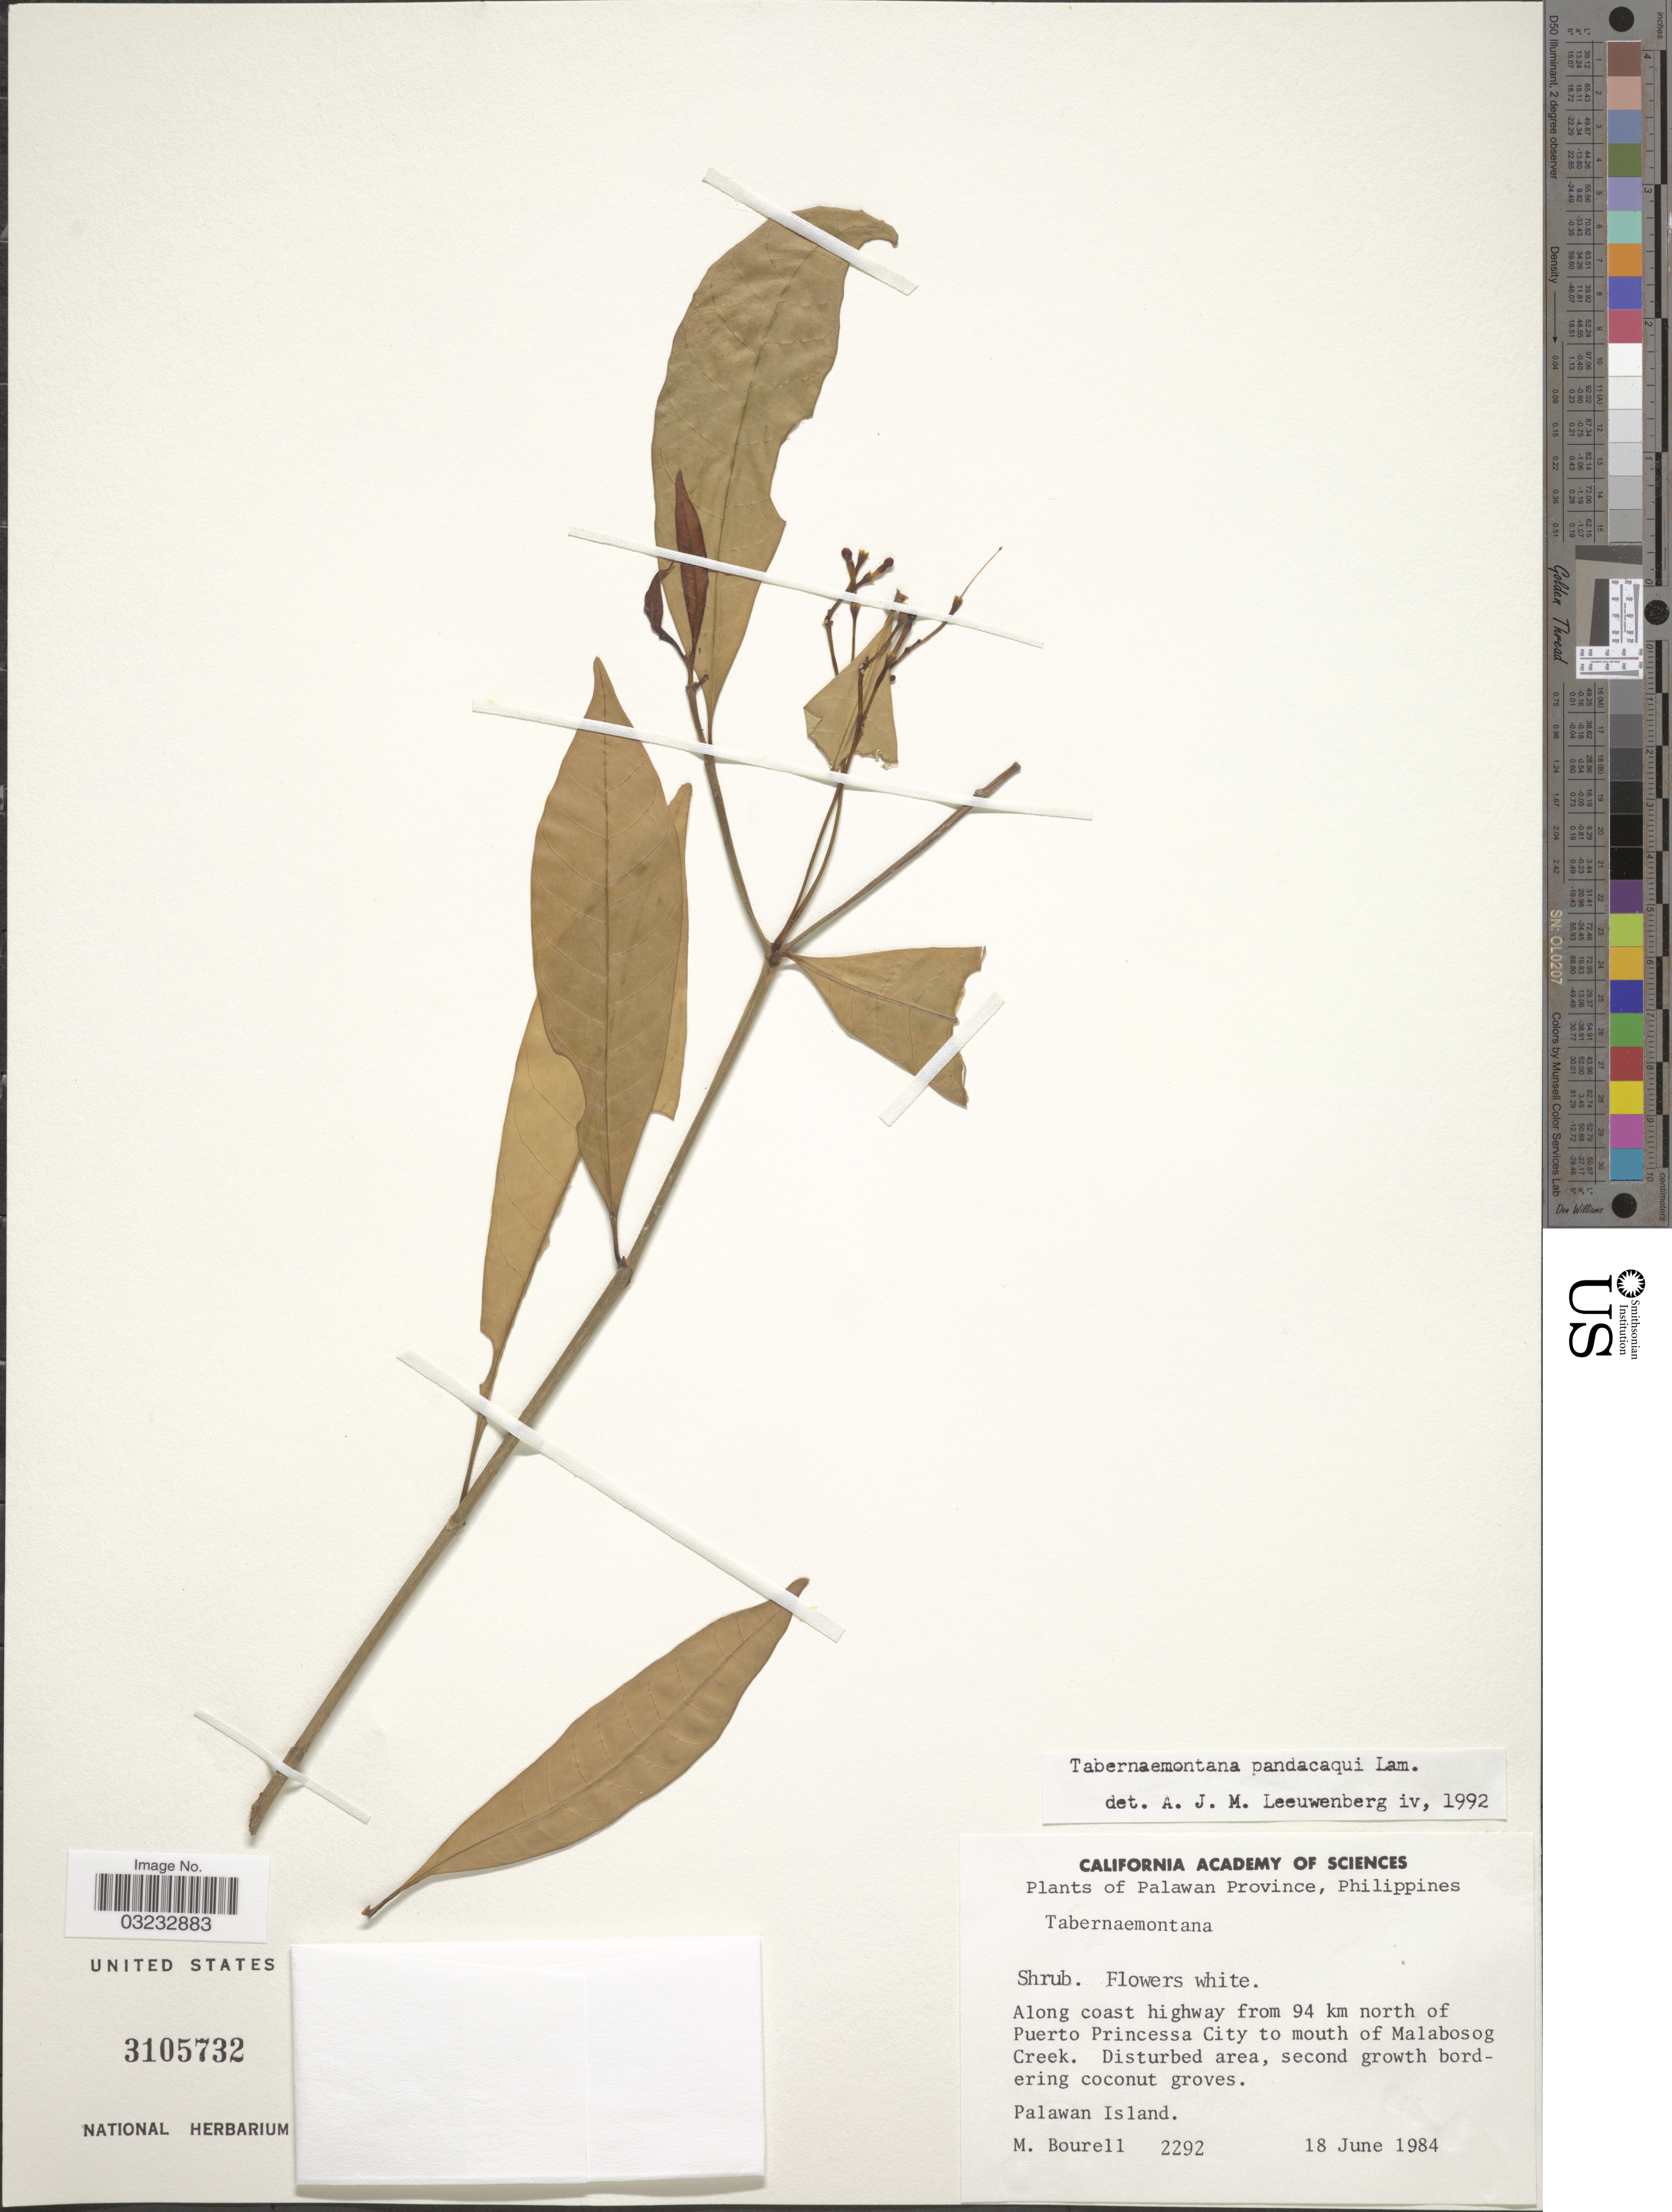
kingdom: Plantae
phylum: Tracheophyta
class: Magnoliopsida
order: Gentianales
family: Apocynaceae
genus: Tabernaemontana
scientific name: Tabernaemontana pandacaqui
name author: Poir.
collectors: M. Bourell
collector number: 2292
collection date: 1984-06-18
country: Philippines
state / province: Mimaropa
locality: Palawan Province, Along coast highway from 94 km north of Puerto Princessa City to mouth of Malabosog Creek.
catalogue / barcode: US 3105732